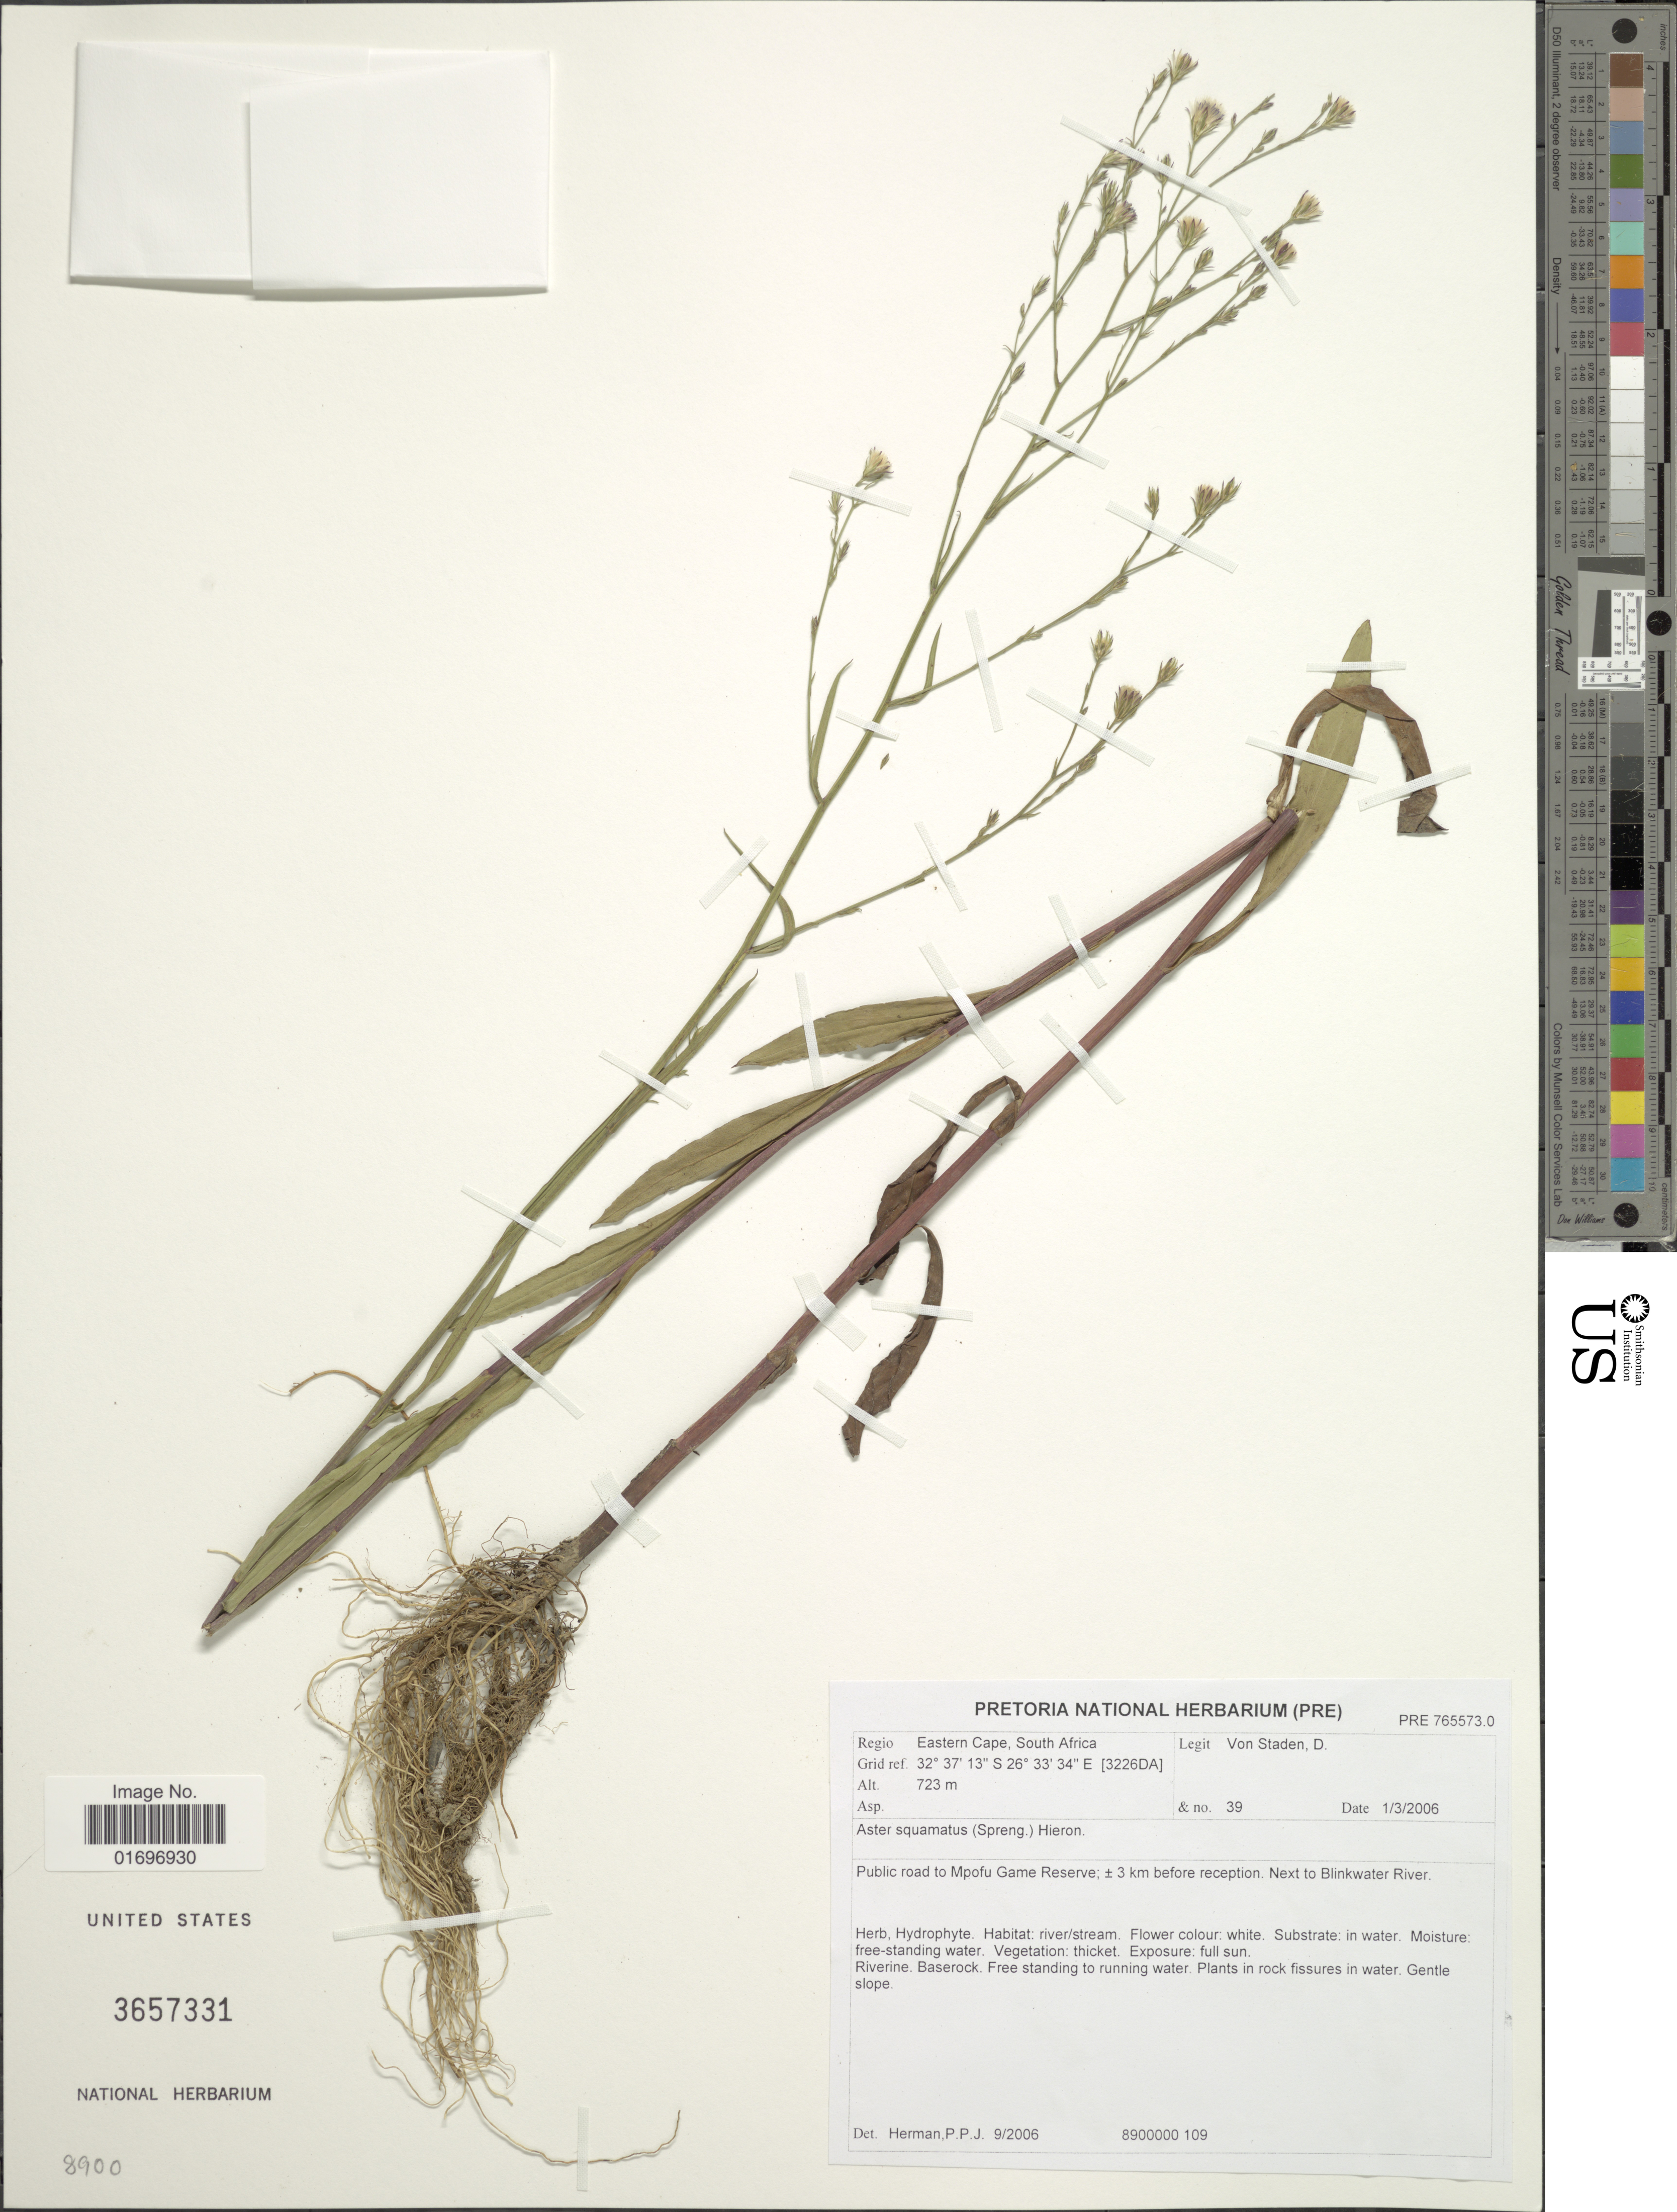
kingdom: Plantae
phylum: Tracheophyta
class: Magnoliopsida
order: Asterales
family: Asteraceae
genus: Aster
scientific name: Aster squamatus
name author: (Spreng.) Hieron.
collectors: D. Von Staden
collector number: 39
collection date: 2006-03-01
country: South Africa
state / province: Eastern Cape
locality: Regio Eastern Cape, South Africa. Public road to Mpofu Game Reserve; ± 3 km before reception. Next to Blinkwater River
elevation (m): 723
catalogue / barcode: US 3657331